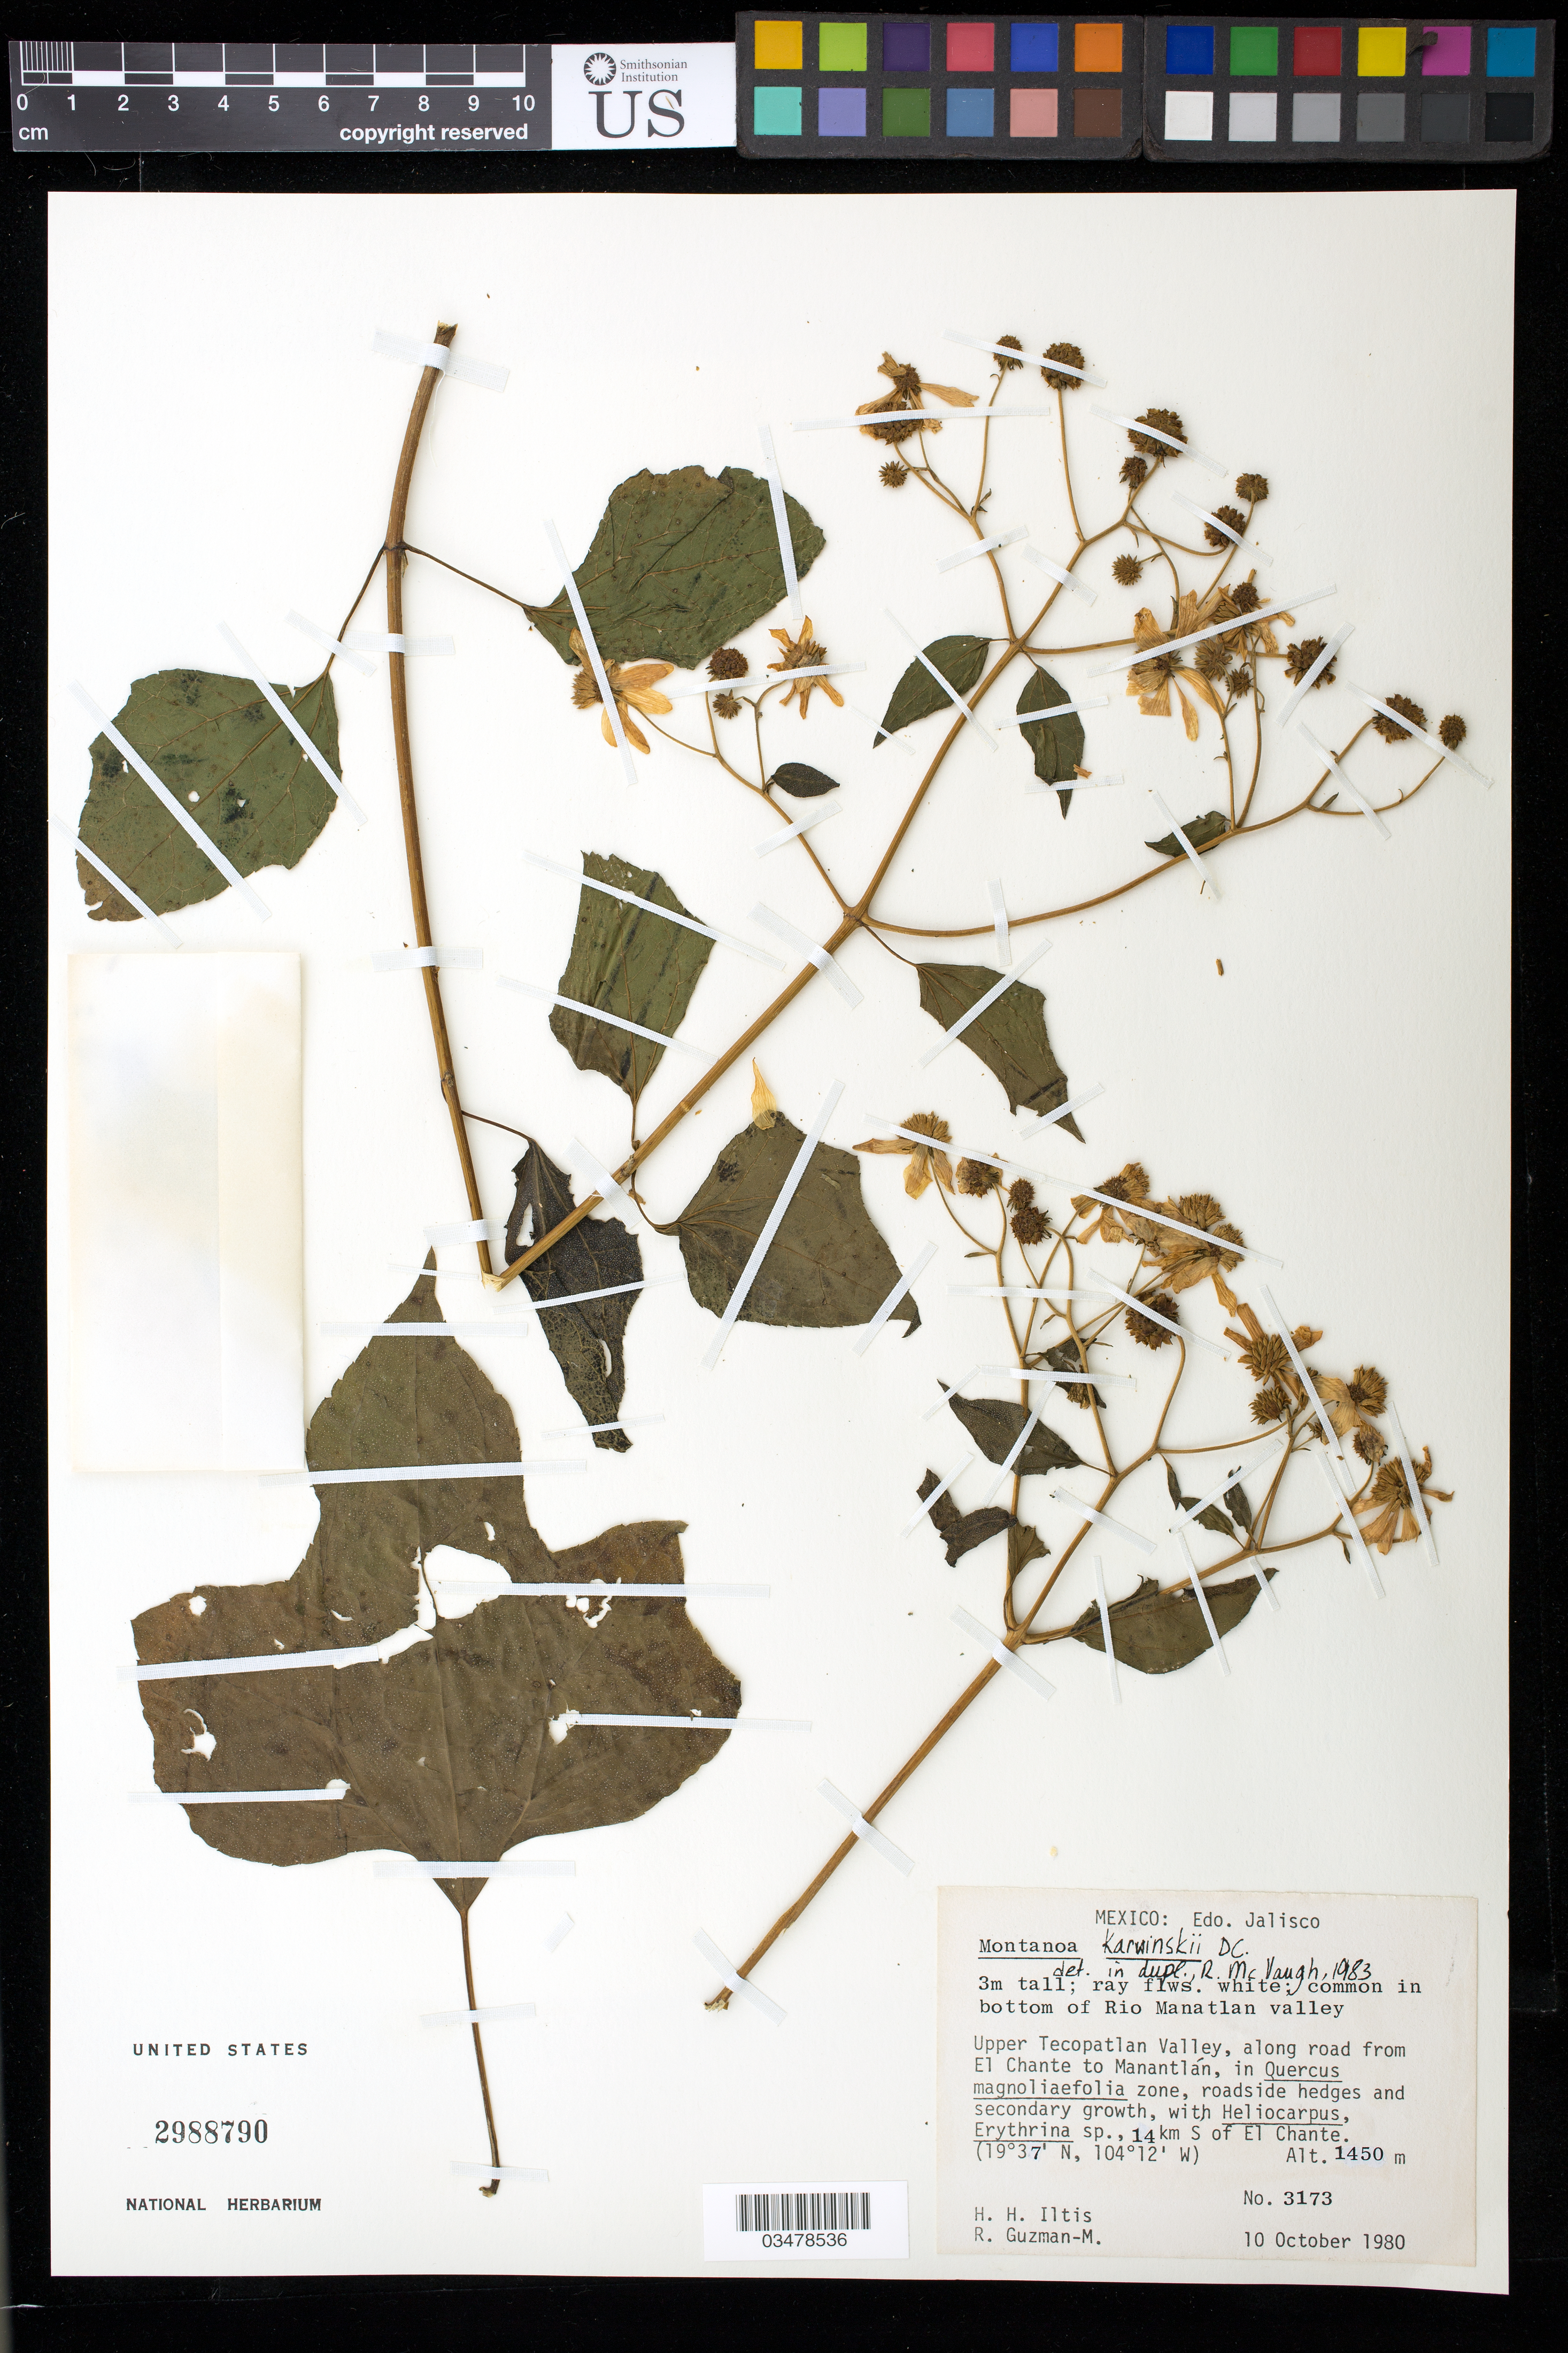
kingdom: Plantae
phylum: Tracheophyta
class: Magnoliopsida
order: Asterales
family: Asteraceae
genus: Montanoa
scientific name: Montanoa karwinskii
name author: DC.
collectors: H. H. Iltis & R. Guzman-M.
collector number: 3173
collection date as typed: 10 Oct 1980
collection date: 1980-10-10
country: Mexico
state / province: Jalisco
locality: Upper Tecopatlan Valley, along road from El Chante to Manantlan, 14 km S of El Chante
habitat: Along road in Quercus magnoliaefolia zone, roadside hedges and secondary growth, with Heliocarpus, Erythrine sp.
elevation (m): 1450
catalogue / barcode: US 2988790